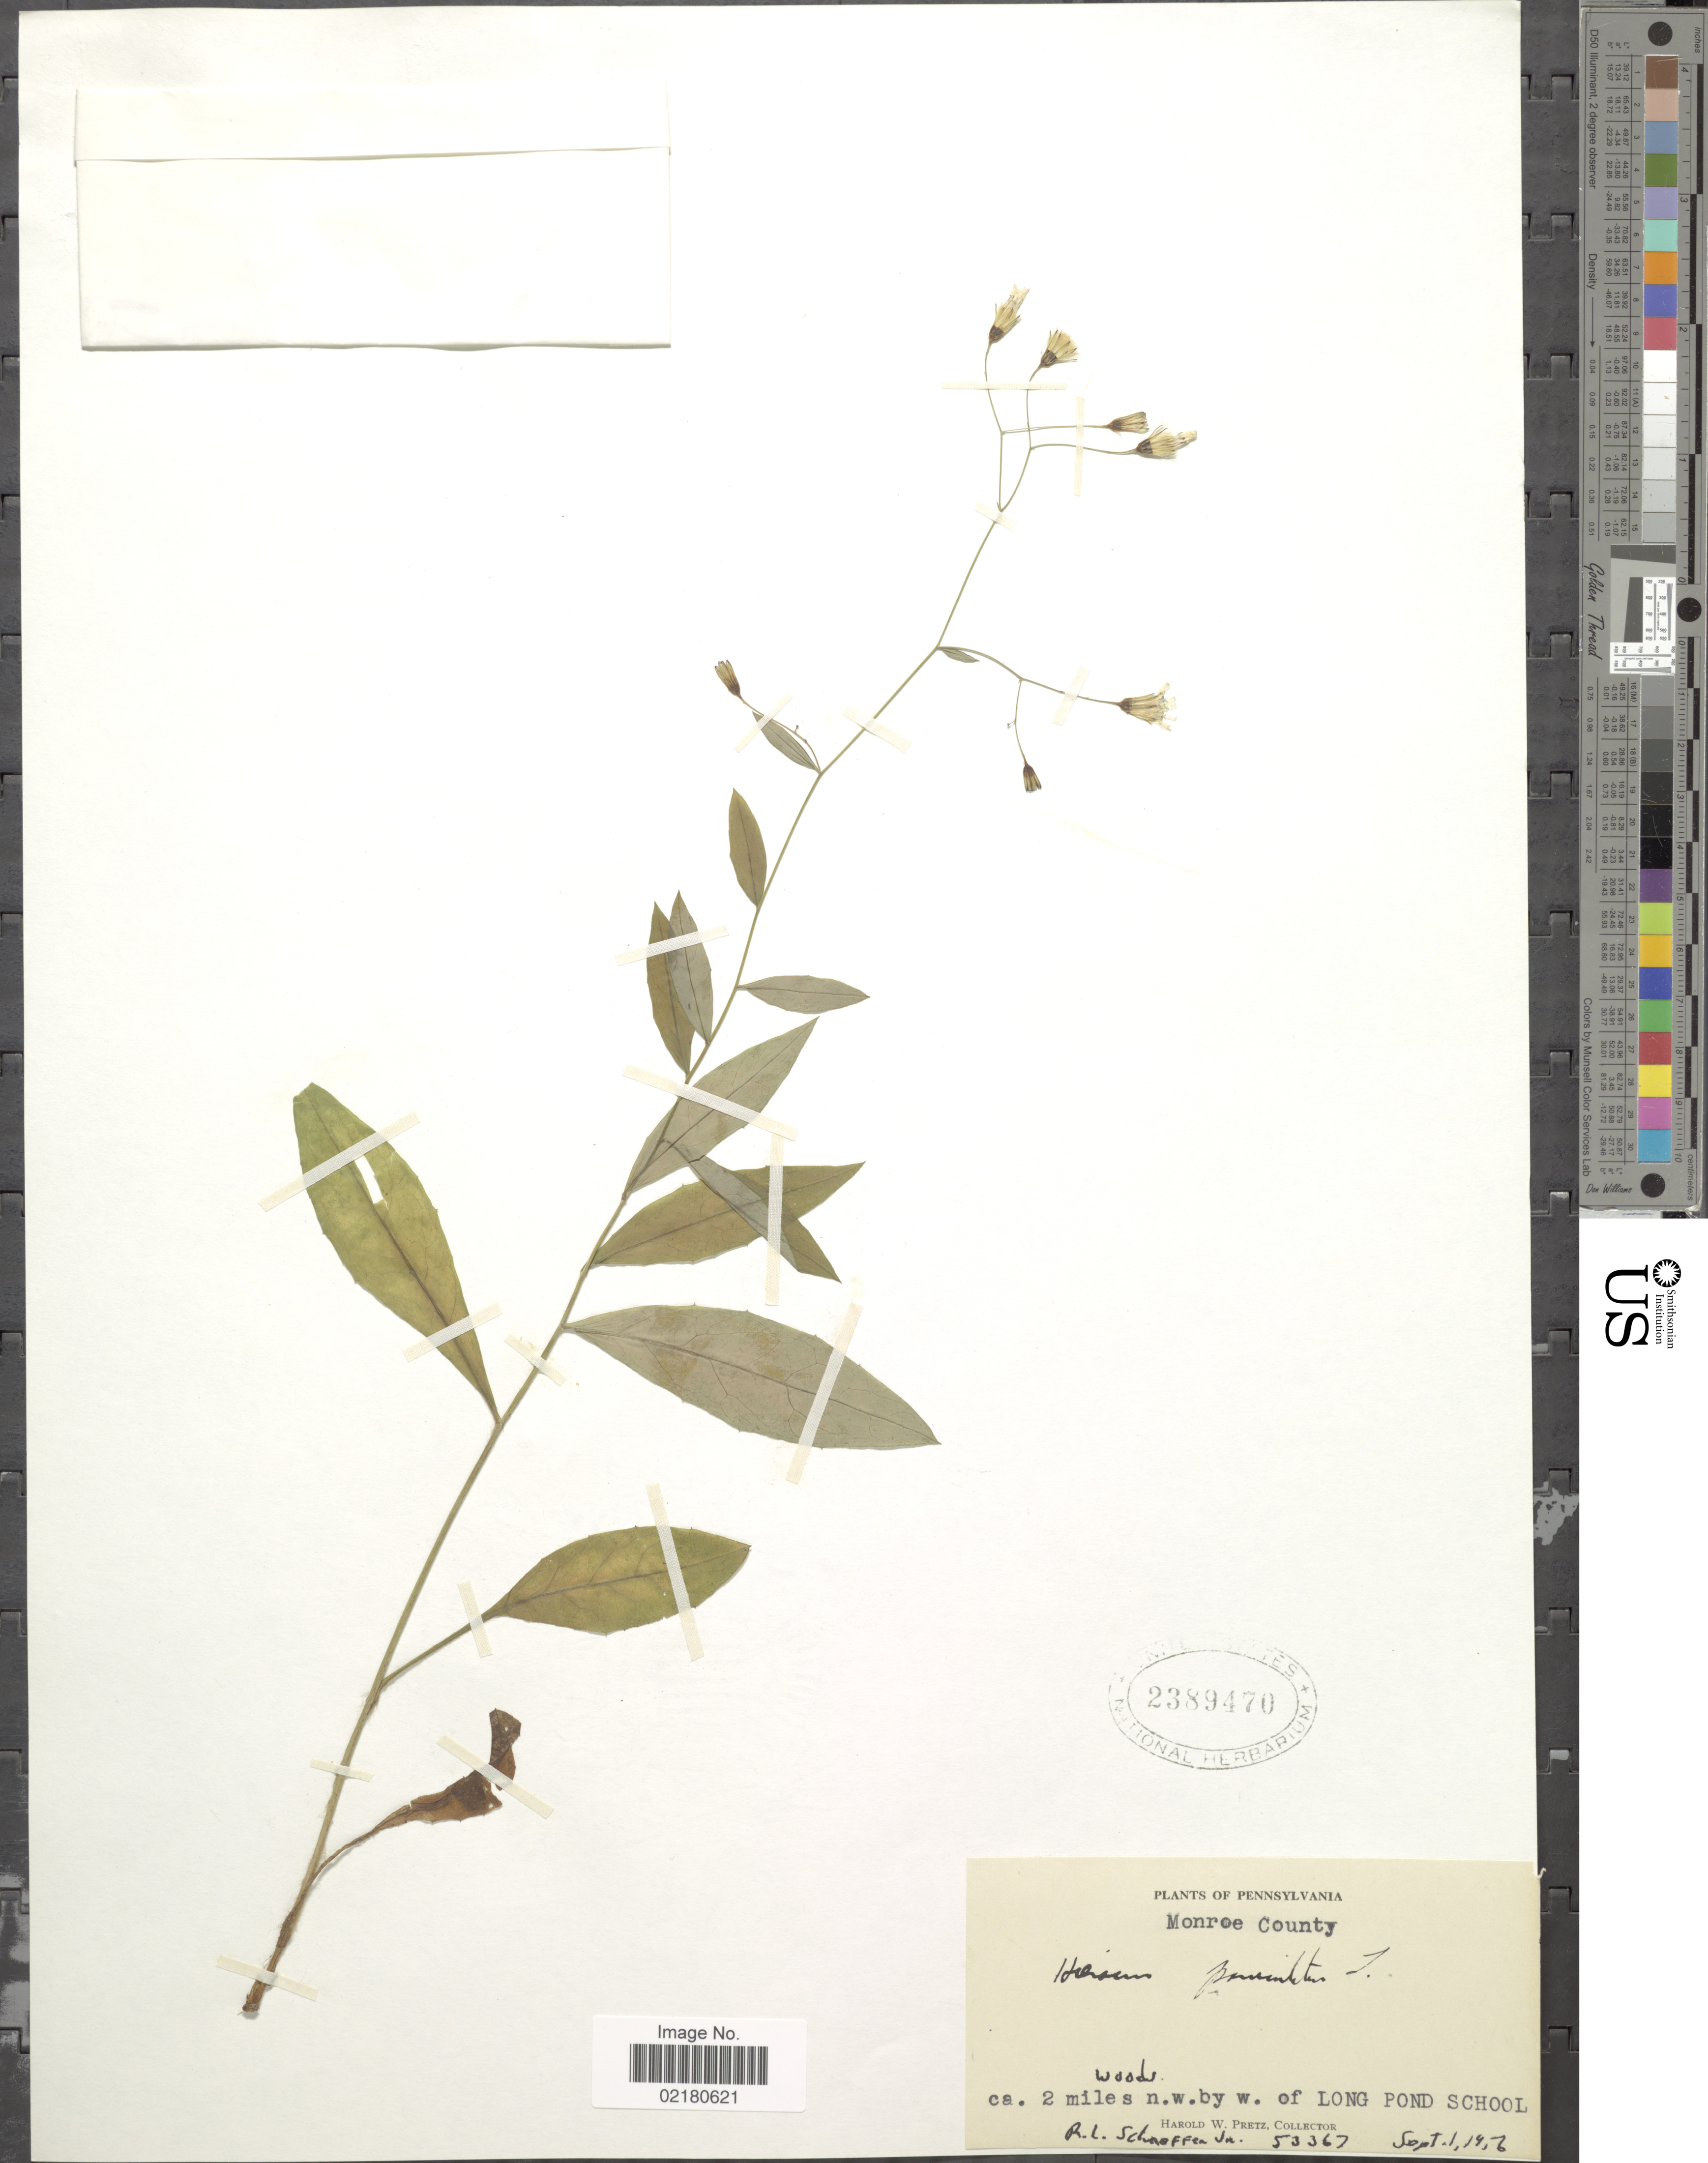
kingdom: Plantae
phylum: Tracheophyta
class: Magnoliopsida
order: Asterales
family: Asteraceae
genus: Hieracium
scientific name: Hieracium paniculatum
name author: L.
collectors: R. L. Schaeffer Jr.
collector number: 53367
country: United States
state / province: Pennsylvania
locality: Monroe county, woods. c.a. 2 miles n.w. by w. of Long Pond school.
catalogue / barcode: US 2389470